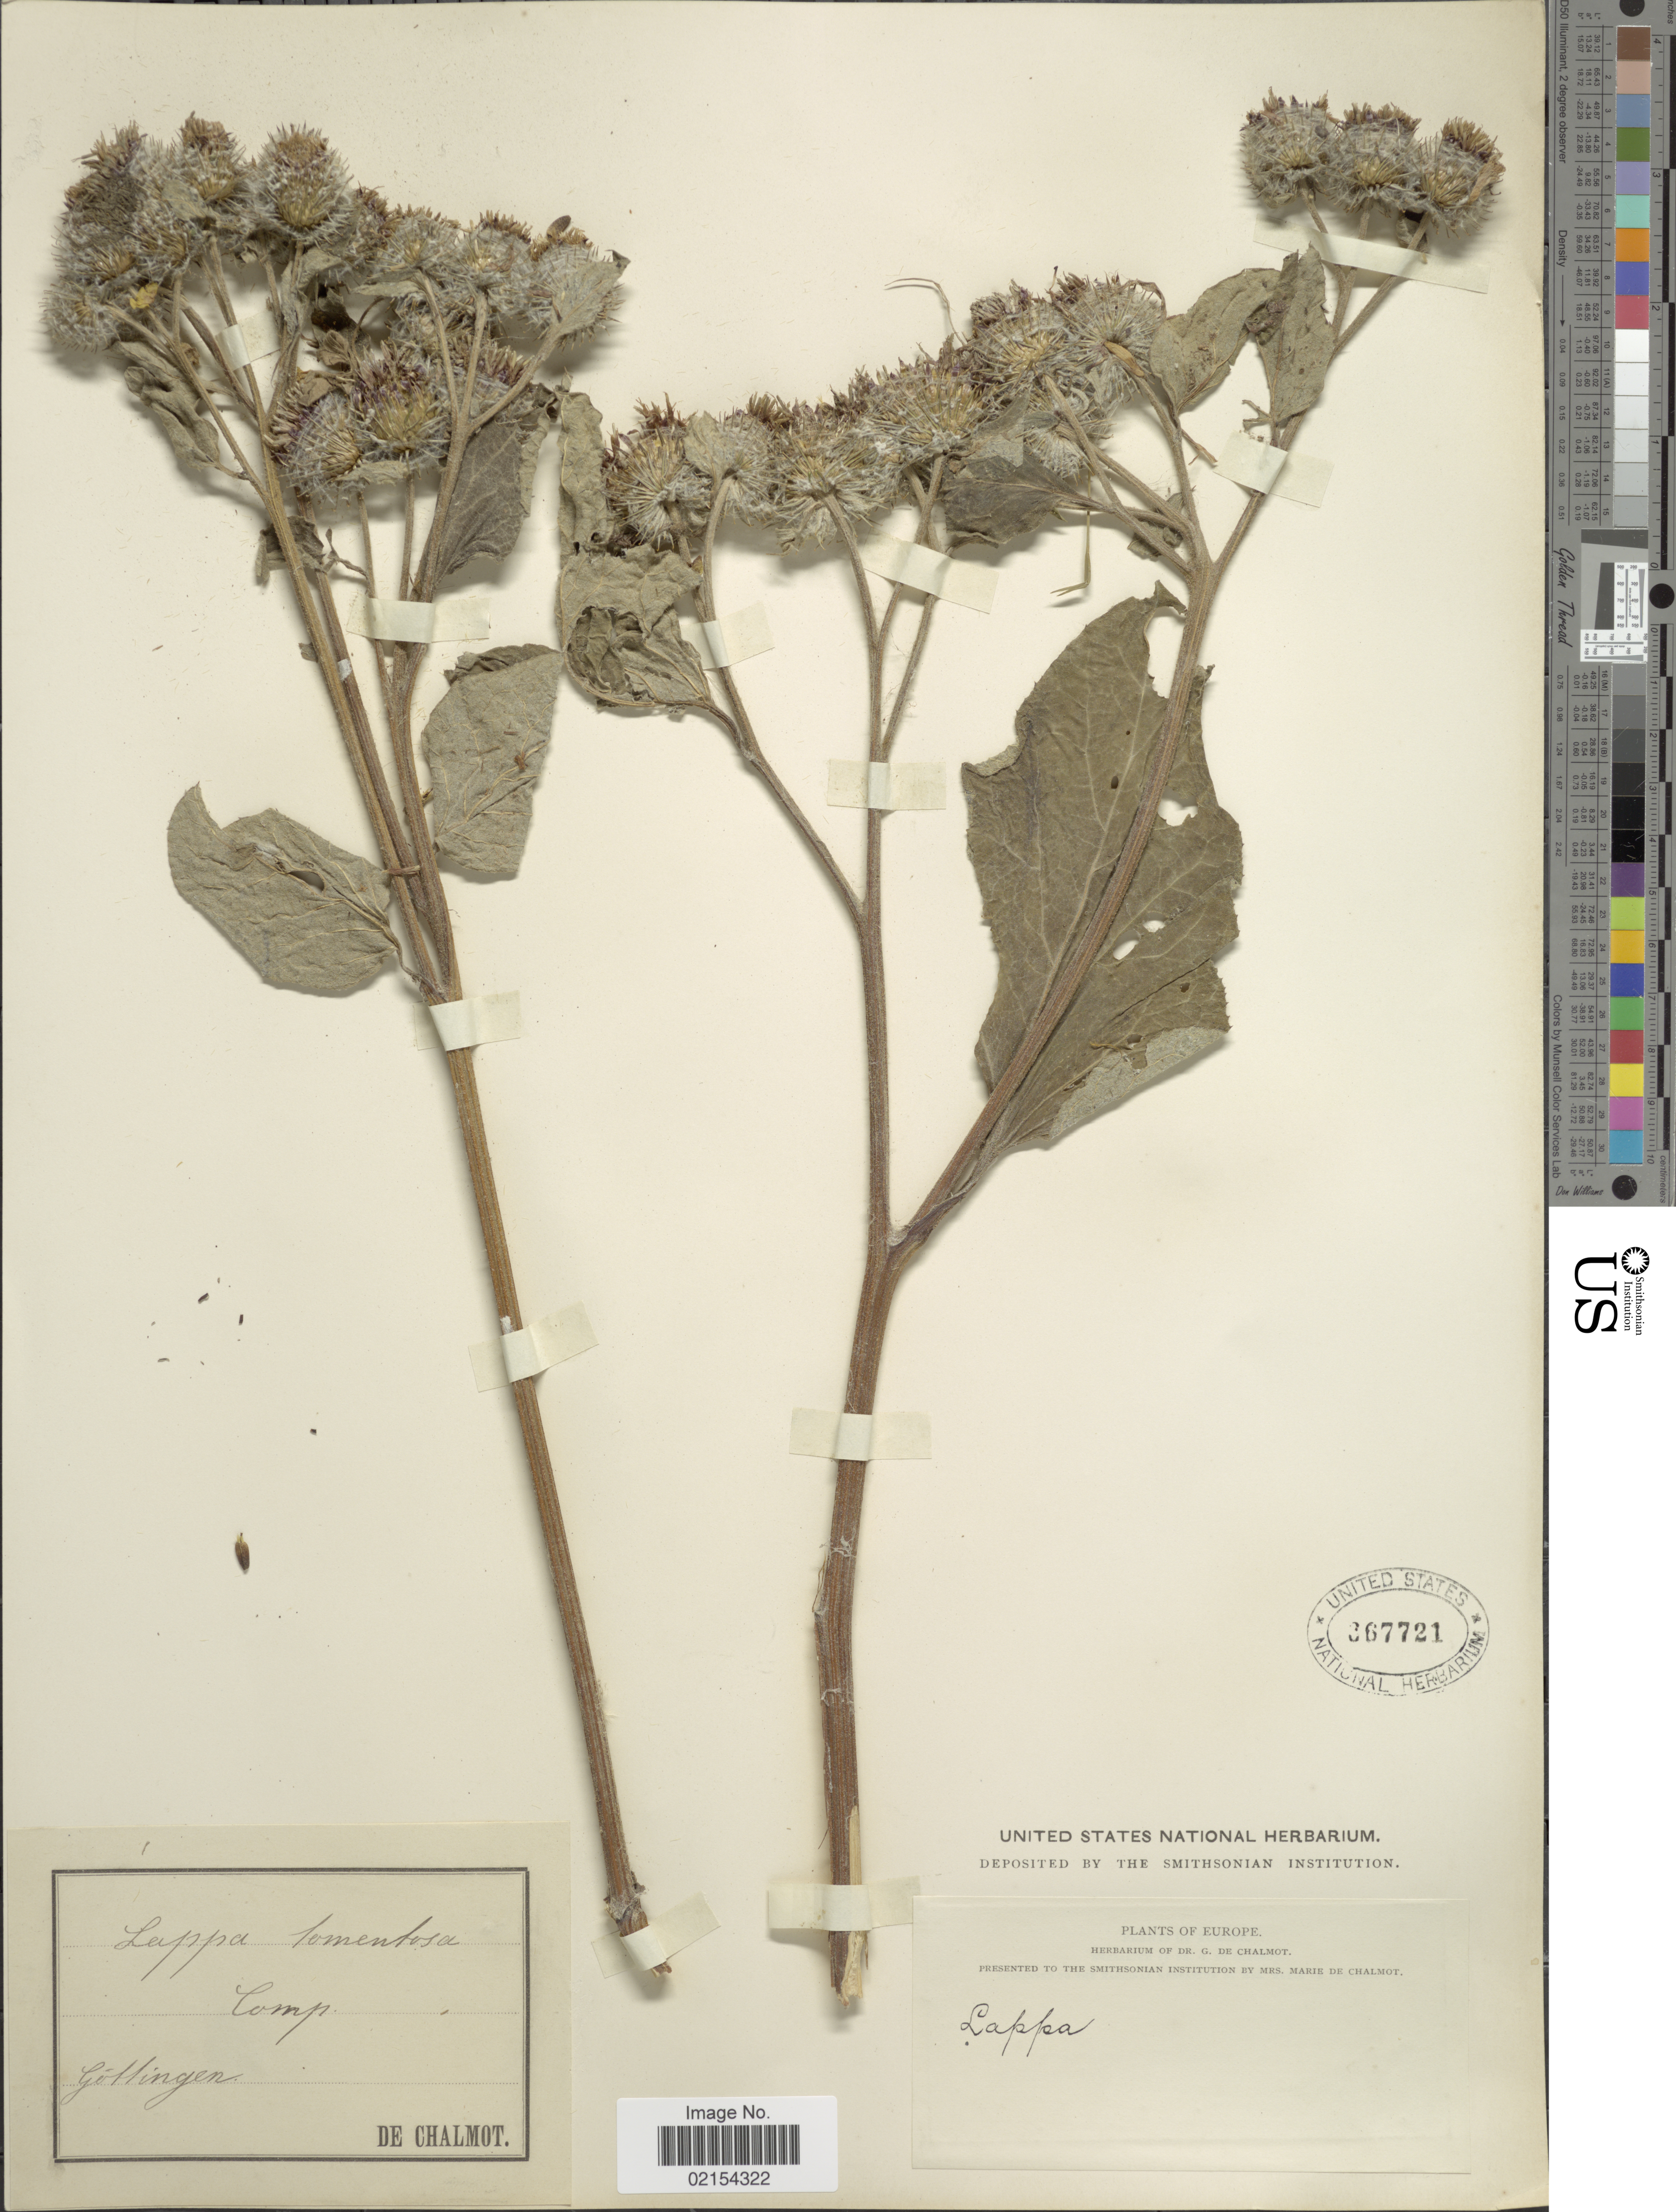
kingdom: Plantae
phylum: Tracheophyta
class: Magnoliopsida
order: Asterales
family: Asteraceae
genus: Arctium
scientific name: Arctium tomentosum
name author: Mill.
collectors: G. de Chalmot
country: Germany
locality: Gottingen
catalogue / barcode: US 367721